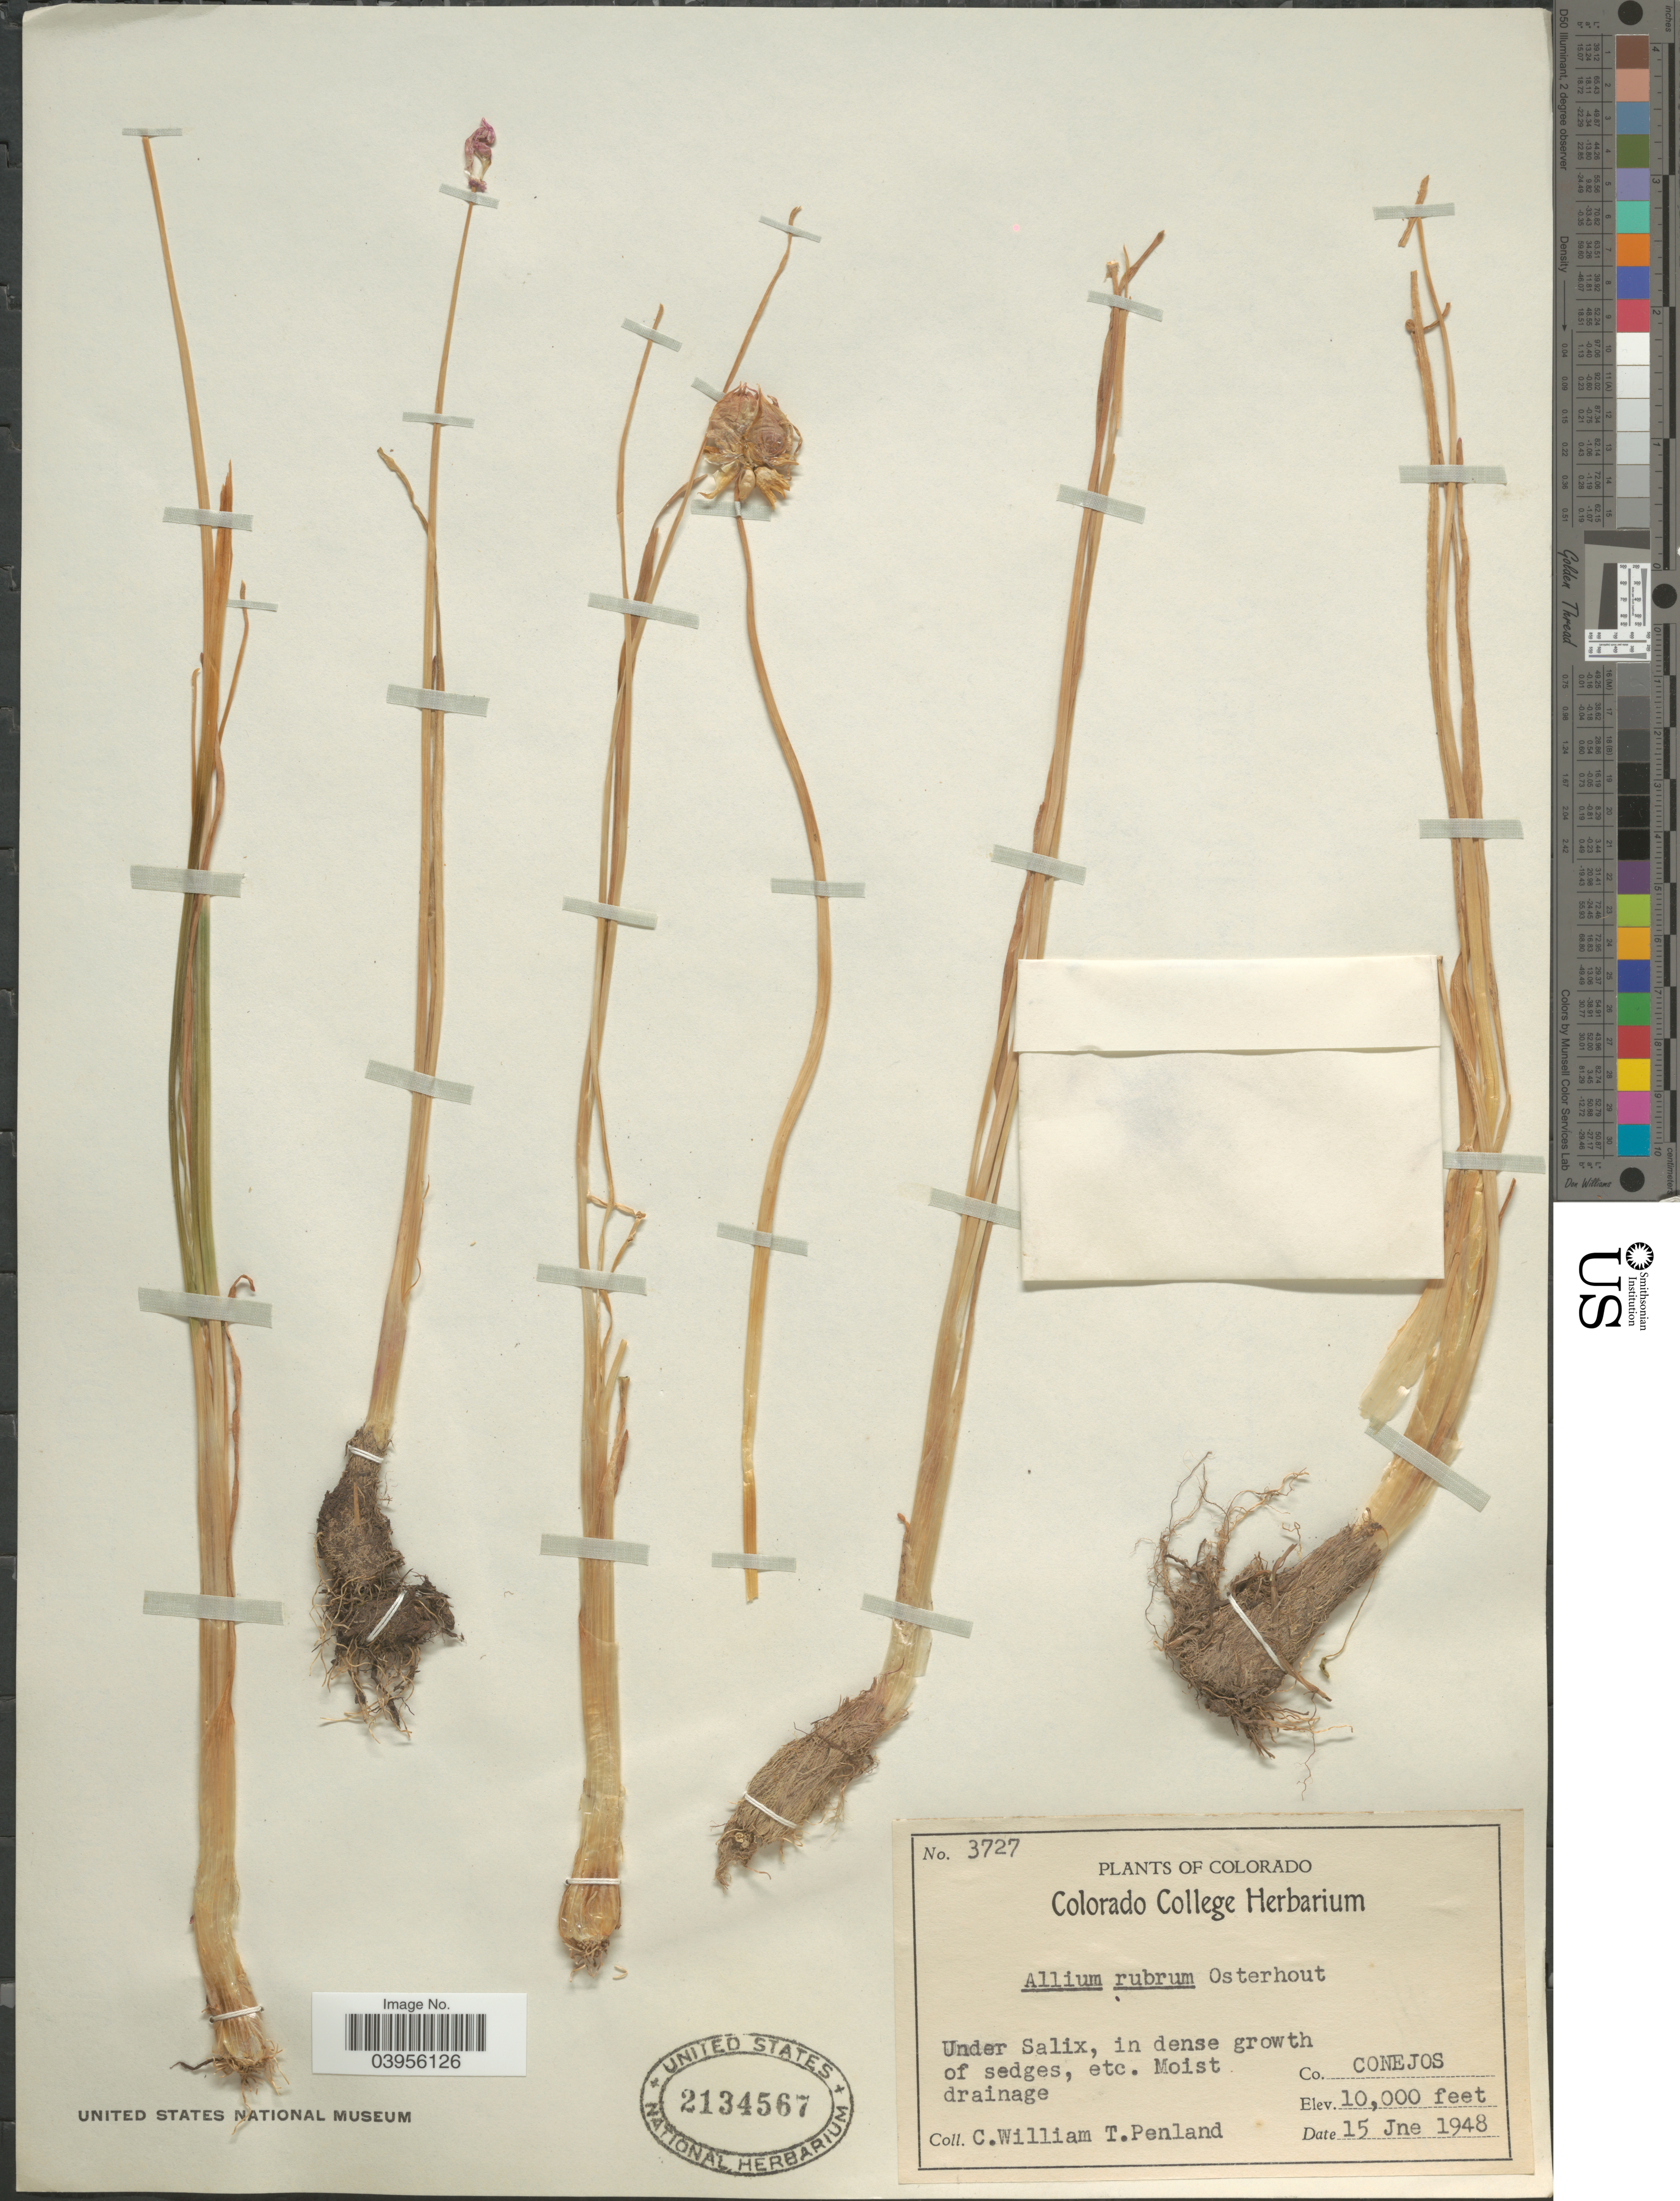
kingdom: Plantae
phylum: Tracheophyta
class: Liliopsida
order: Asparagales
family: Amaryllidaceae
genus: Allium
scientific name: Allium geyeri var. tenerum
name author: M.E. Jones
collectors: C. W. Penland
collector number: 3727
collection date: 1948-06-15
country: United States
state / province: Colorado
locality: Under Salix, in dense growth of sedges, etc. Co. Conejos.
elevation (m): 3048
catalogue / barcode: US 2134567